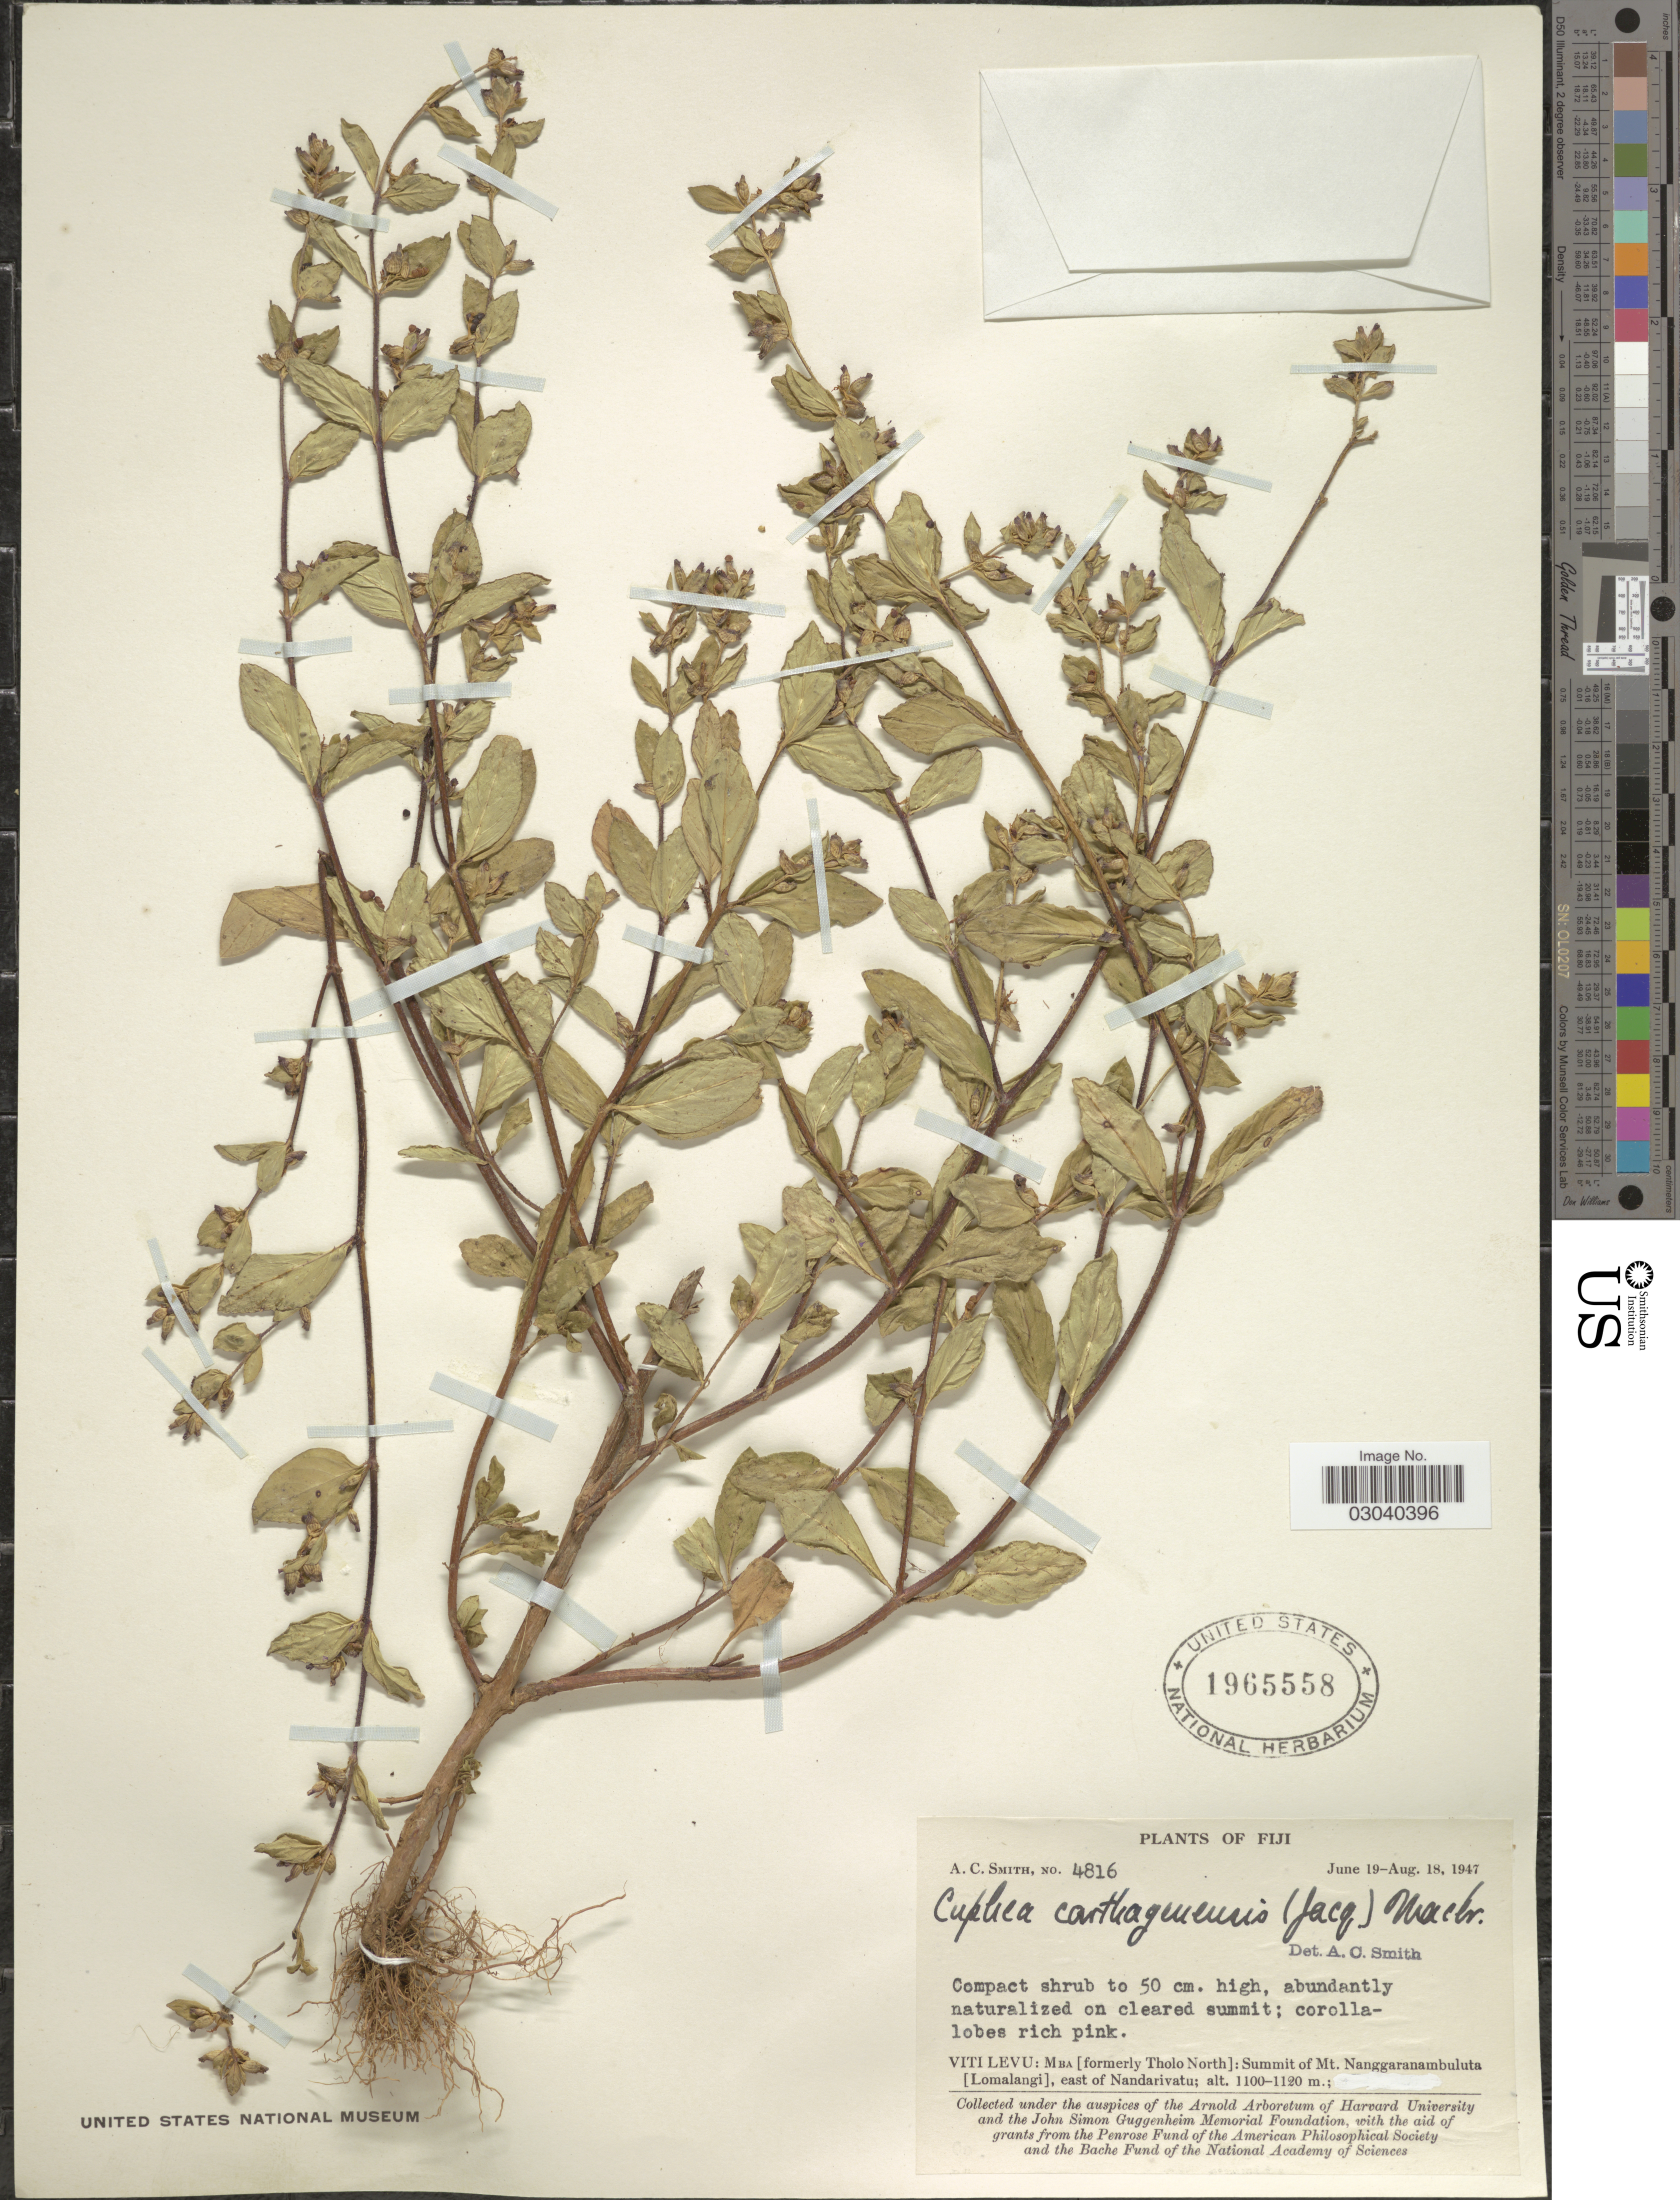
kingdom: Plantae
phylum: Tracheophyta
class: Magnoliopsida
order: Myrtales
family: Lythraceae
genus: Cuphea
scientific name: Cuphea carthagenensis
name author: (Jacq.) J.F. Macbr.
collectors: A. C. Smith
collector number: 4816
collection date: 1947-06-19/1947-08-18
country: Fiji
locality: Viti Levu: Mba [formerly Tholo North]: Summit of Mt. Nanggaranambulata [Lomalangi], east of Nandarivatu.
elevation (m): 1100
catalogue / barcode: US 1965558